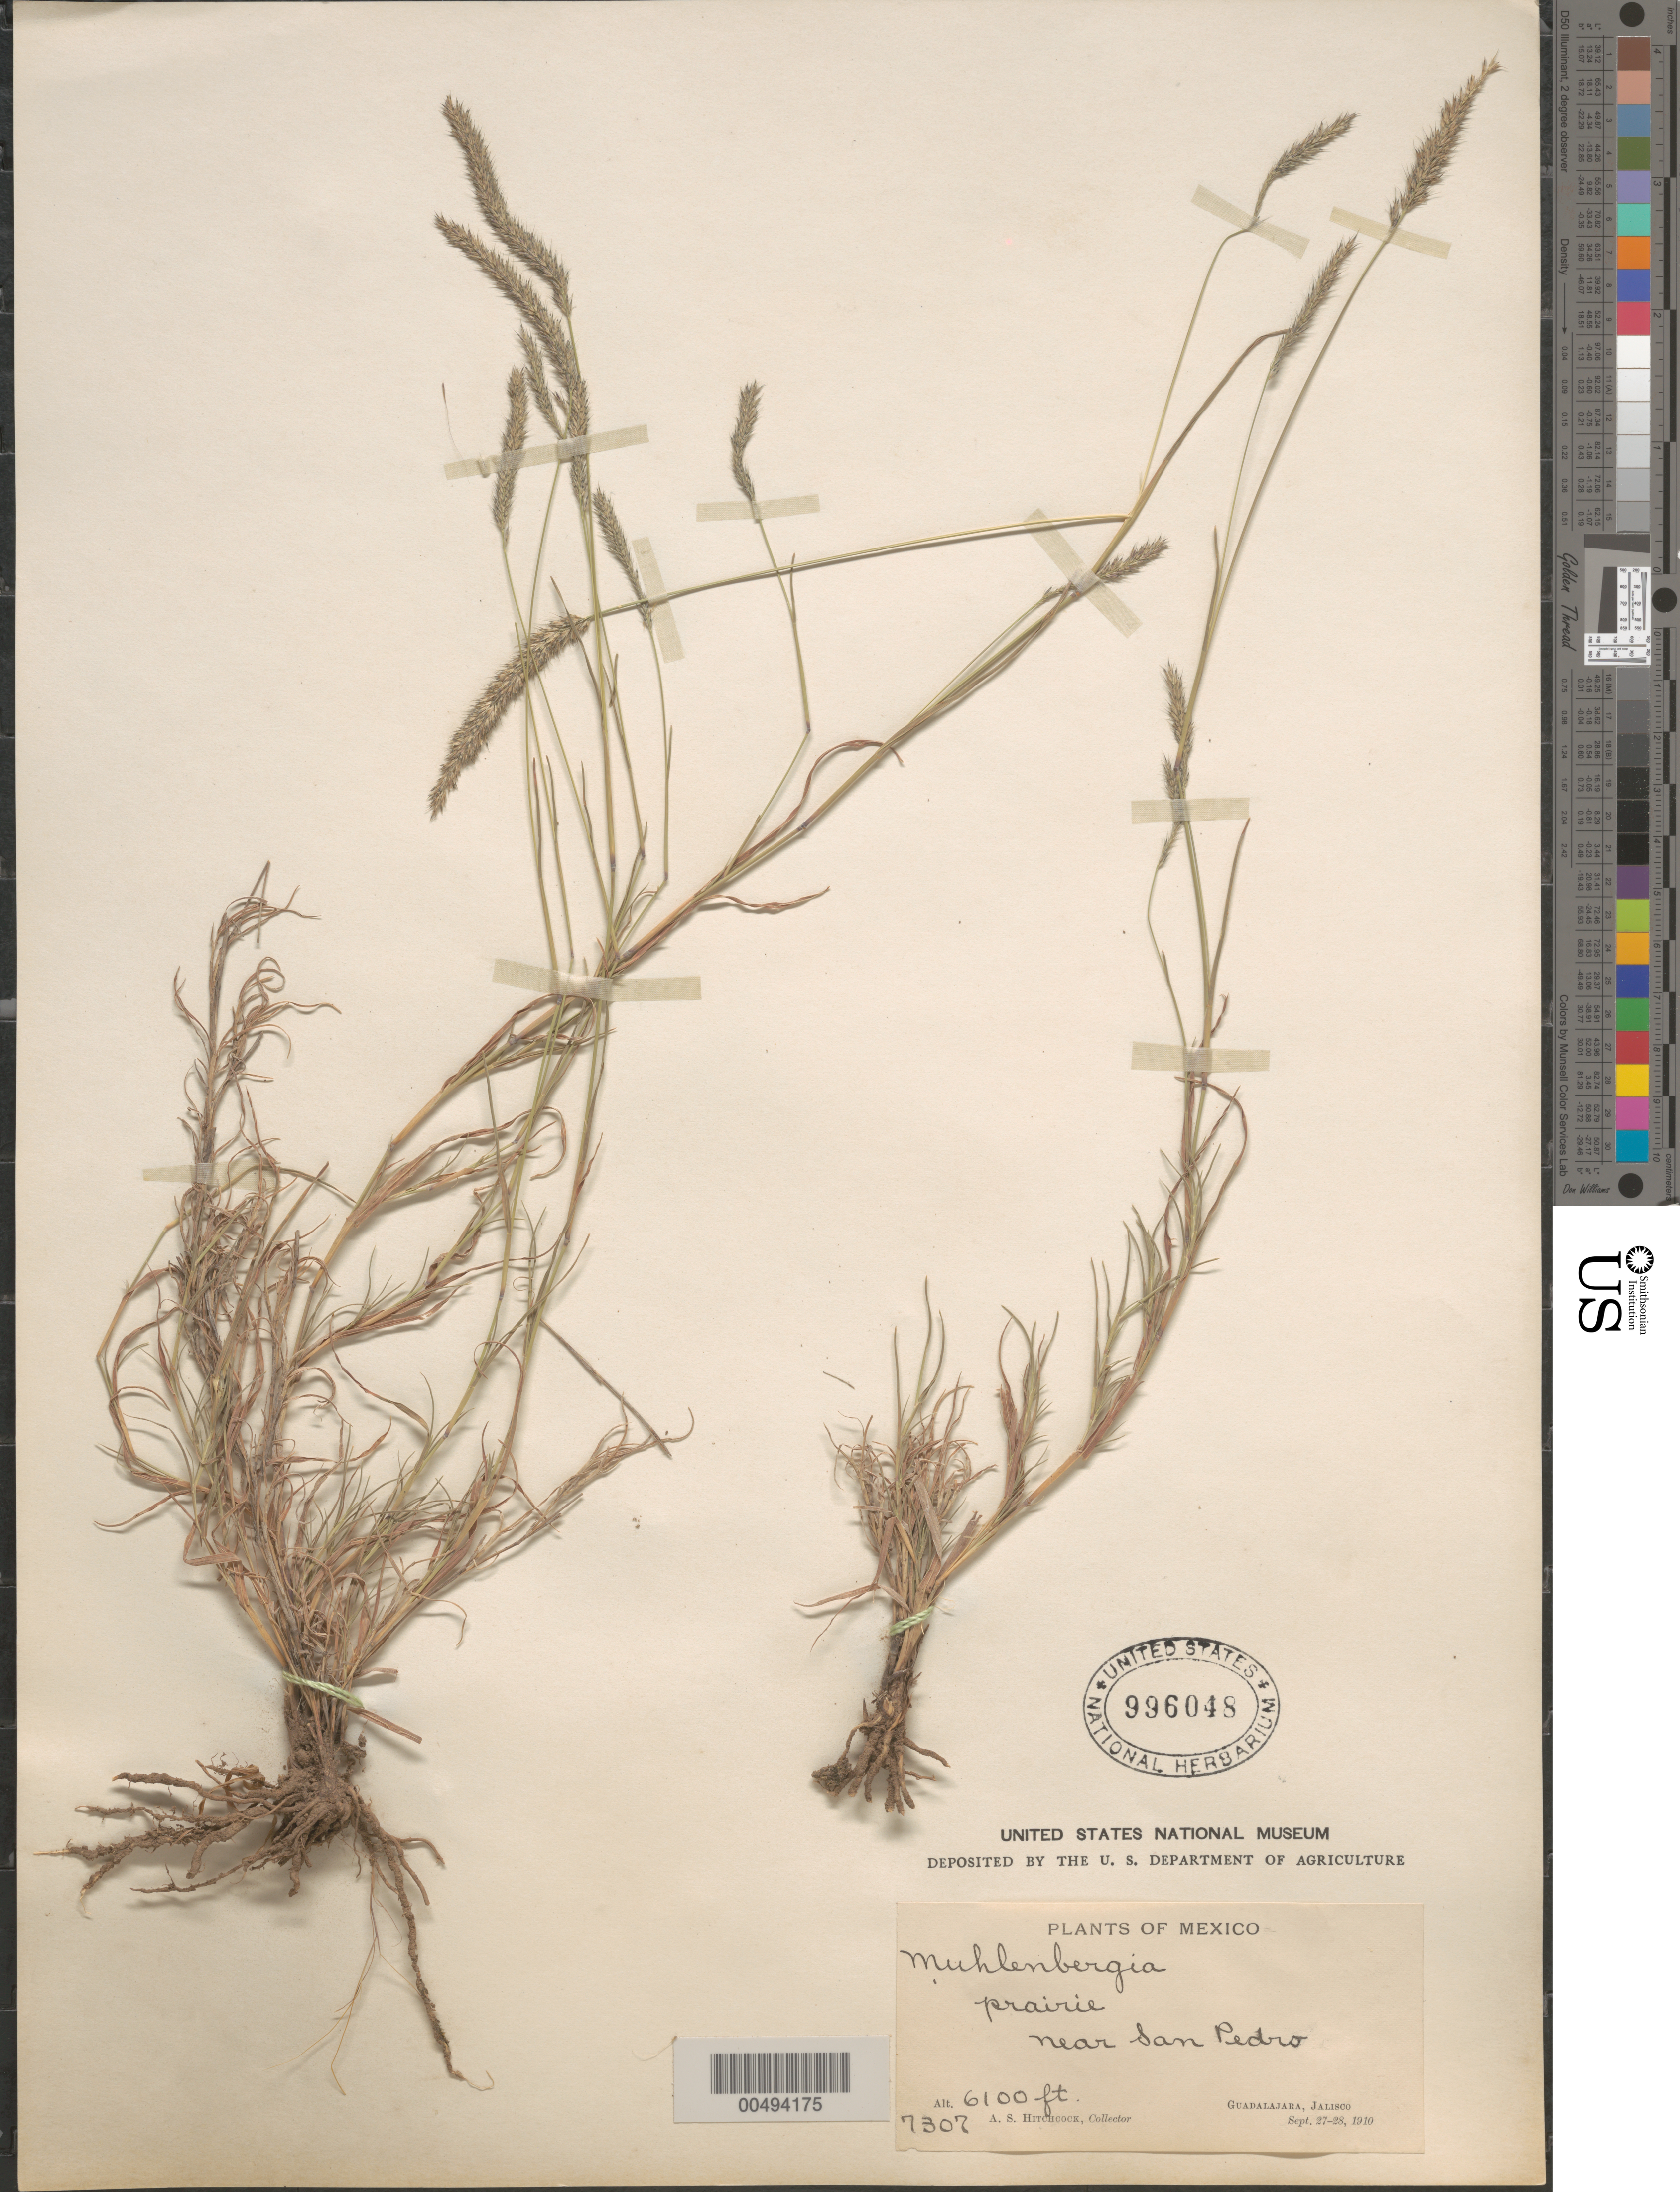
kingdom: Plantae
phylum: Tracheophyta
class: Liliopsida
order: Poales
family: Poaceae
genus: Lycurus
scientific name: Lycurus phleoides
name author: Kunth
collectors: A. S. Hitchcock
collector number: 7307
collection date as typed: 27 Sep 1910 to 28 Sep 1910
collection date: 1910-09-27/1910-09-28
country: Mexico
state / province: Jalisco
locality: Near San Pedro, Guadalajara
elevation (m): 1859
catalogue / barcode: US 996048